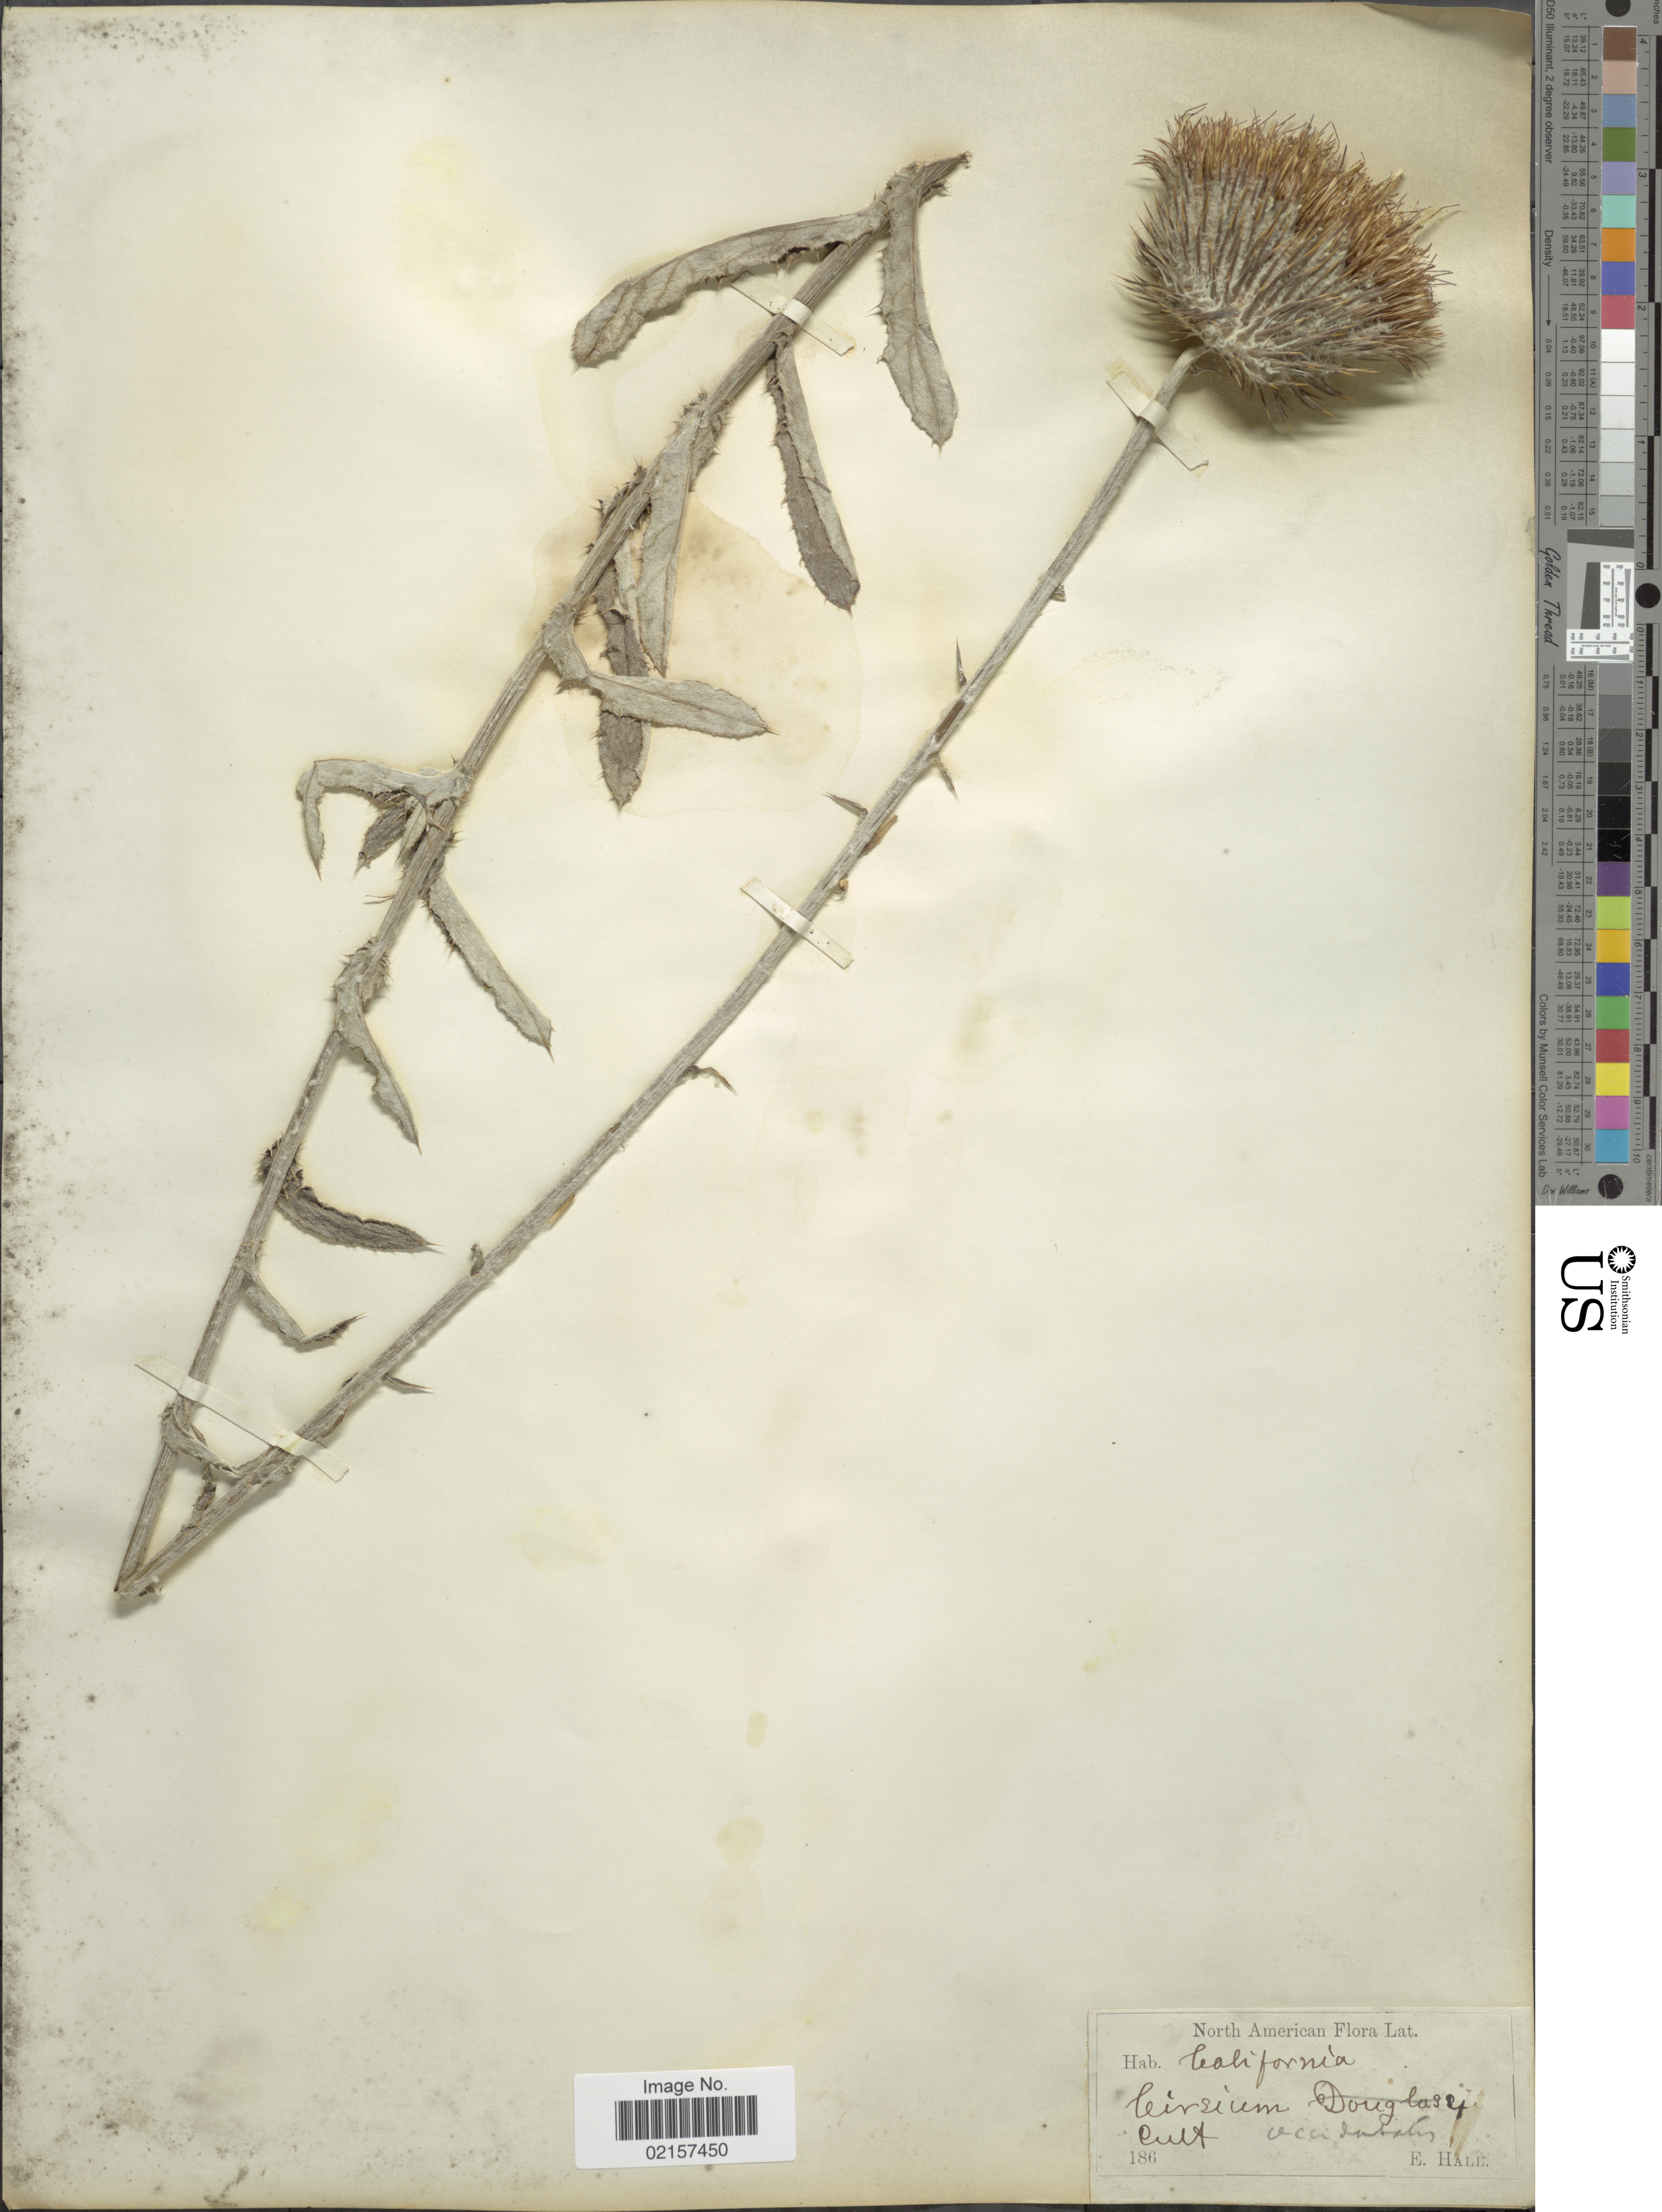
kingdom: Plantae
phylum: Tracheophyta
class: Magnoliopsida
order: Asterales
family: Asteraceae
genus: Cirsium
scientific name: Cirsium occidentale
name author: (Nutt.) Jeps.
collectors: E. Hall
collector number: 186?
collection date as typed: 186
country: United States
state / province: California